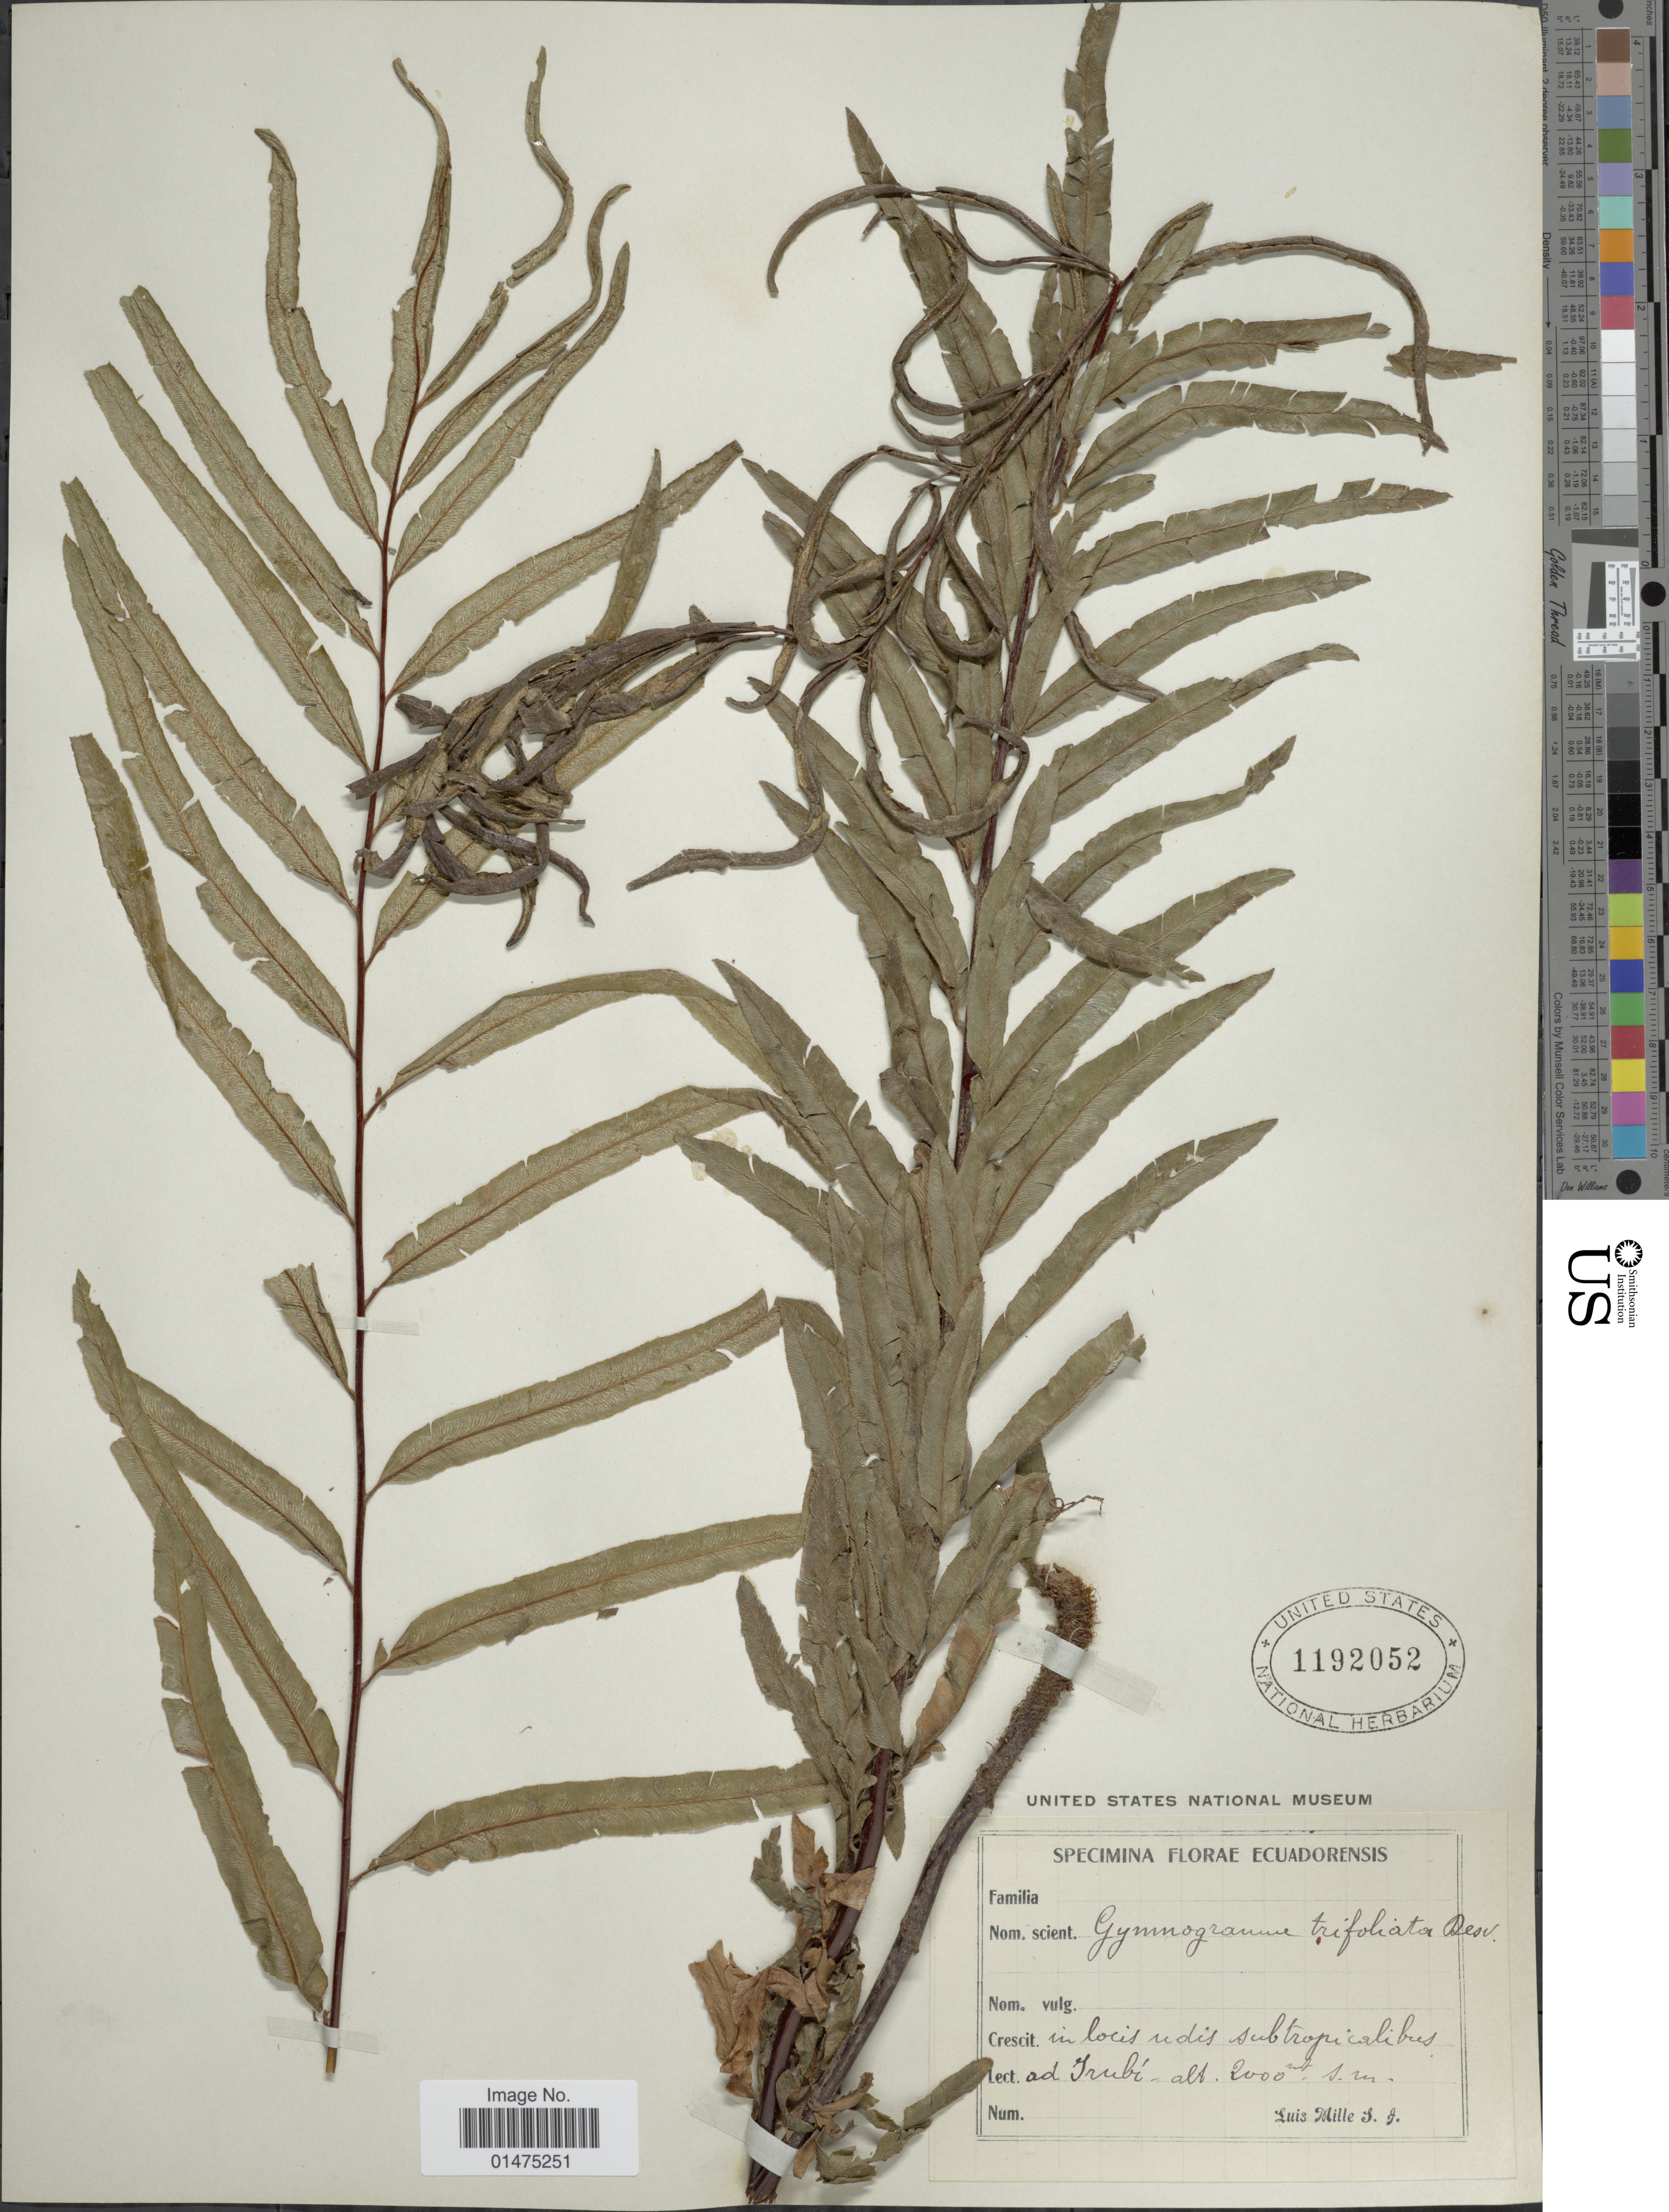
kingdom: Plantae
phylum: Tracheophyta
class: Polypodiopsida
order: Polypodiales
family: Pteridaceae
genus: Pityrogramma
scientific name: Pityrogramma trifoliata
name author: (L.) R.M. Tryon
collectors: L. Mille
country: Ecuador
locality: In locis udus subtropicalibus , ad Trui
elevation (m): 2000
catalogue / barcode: US 1192052